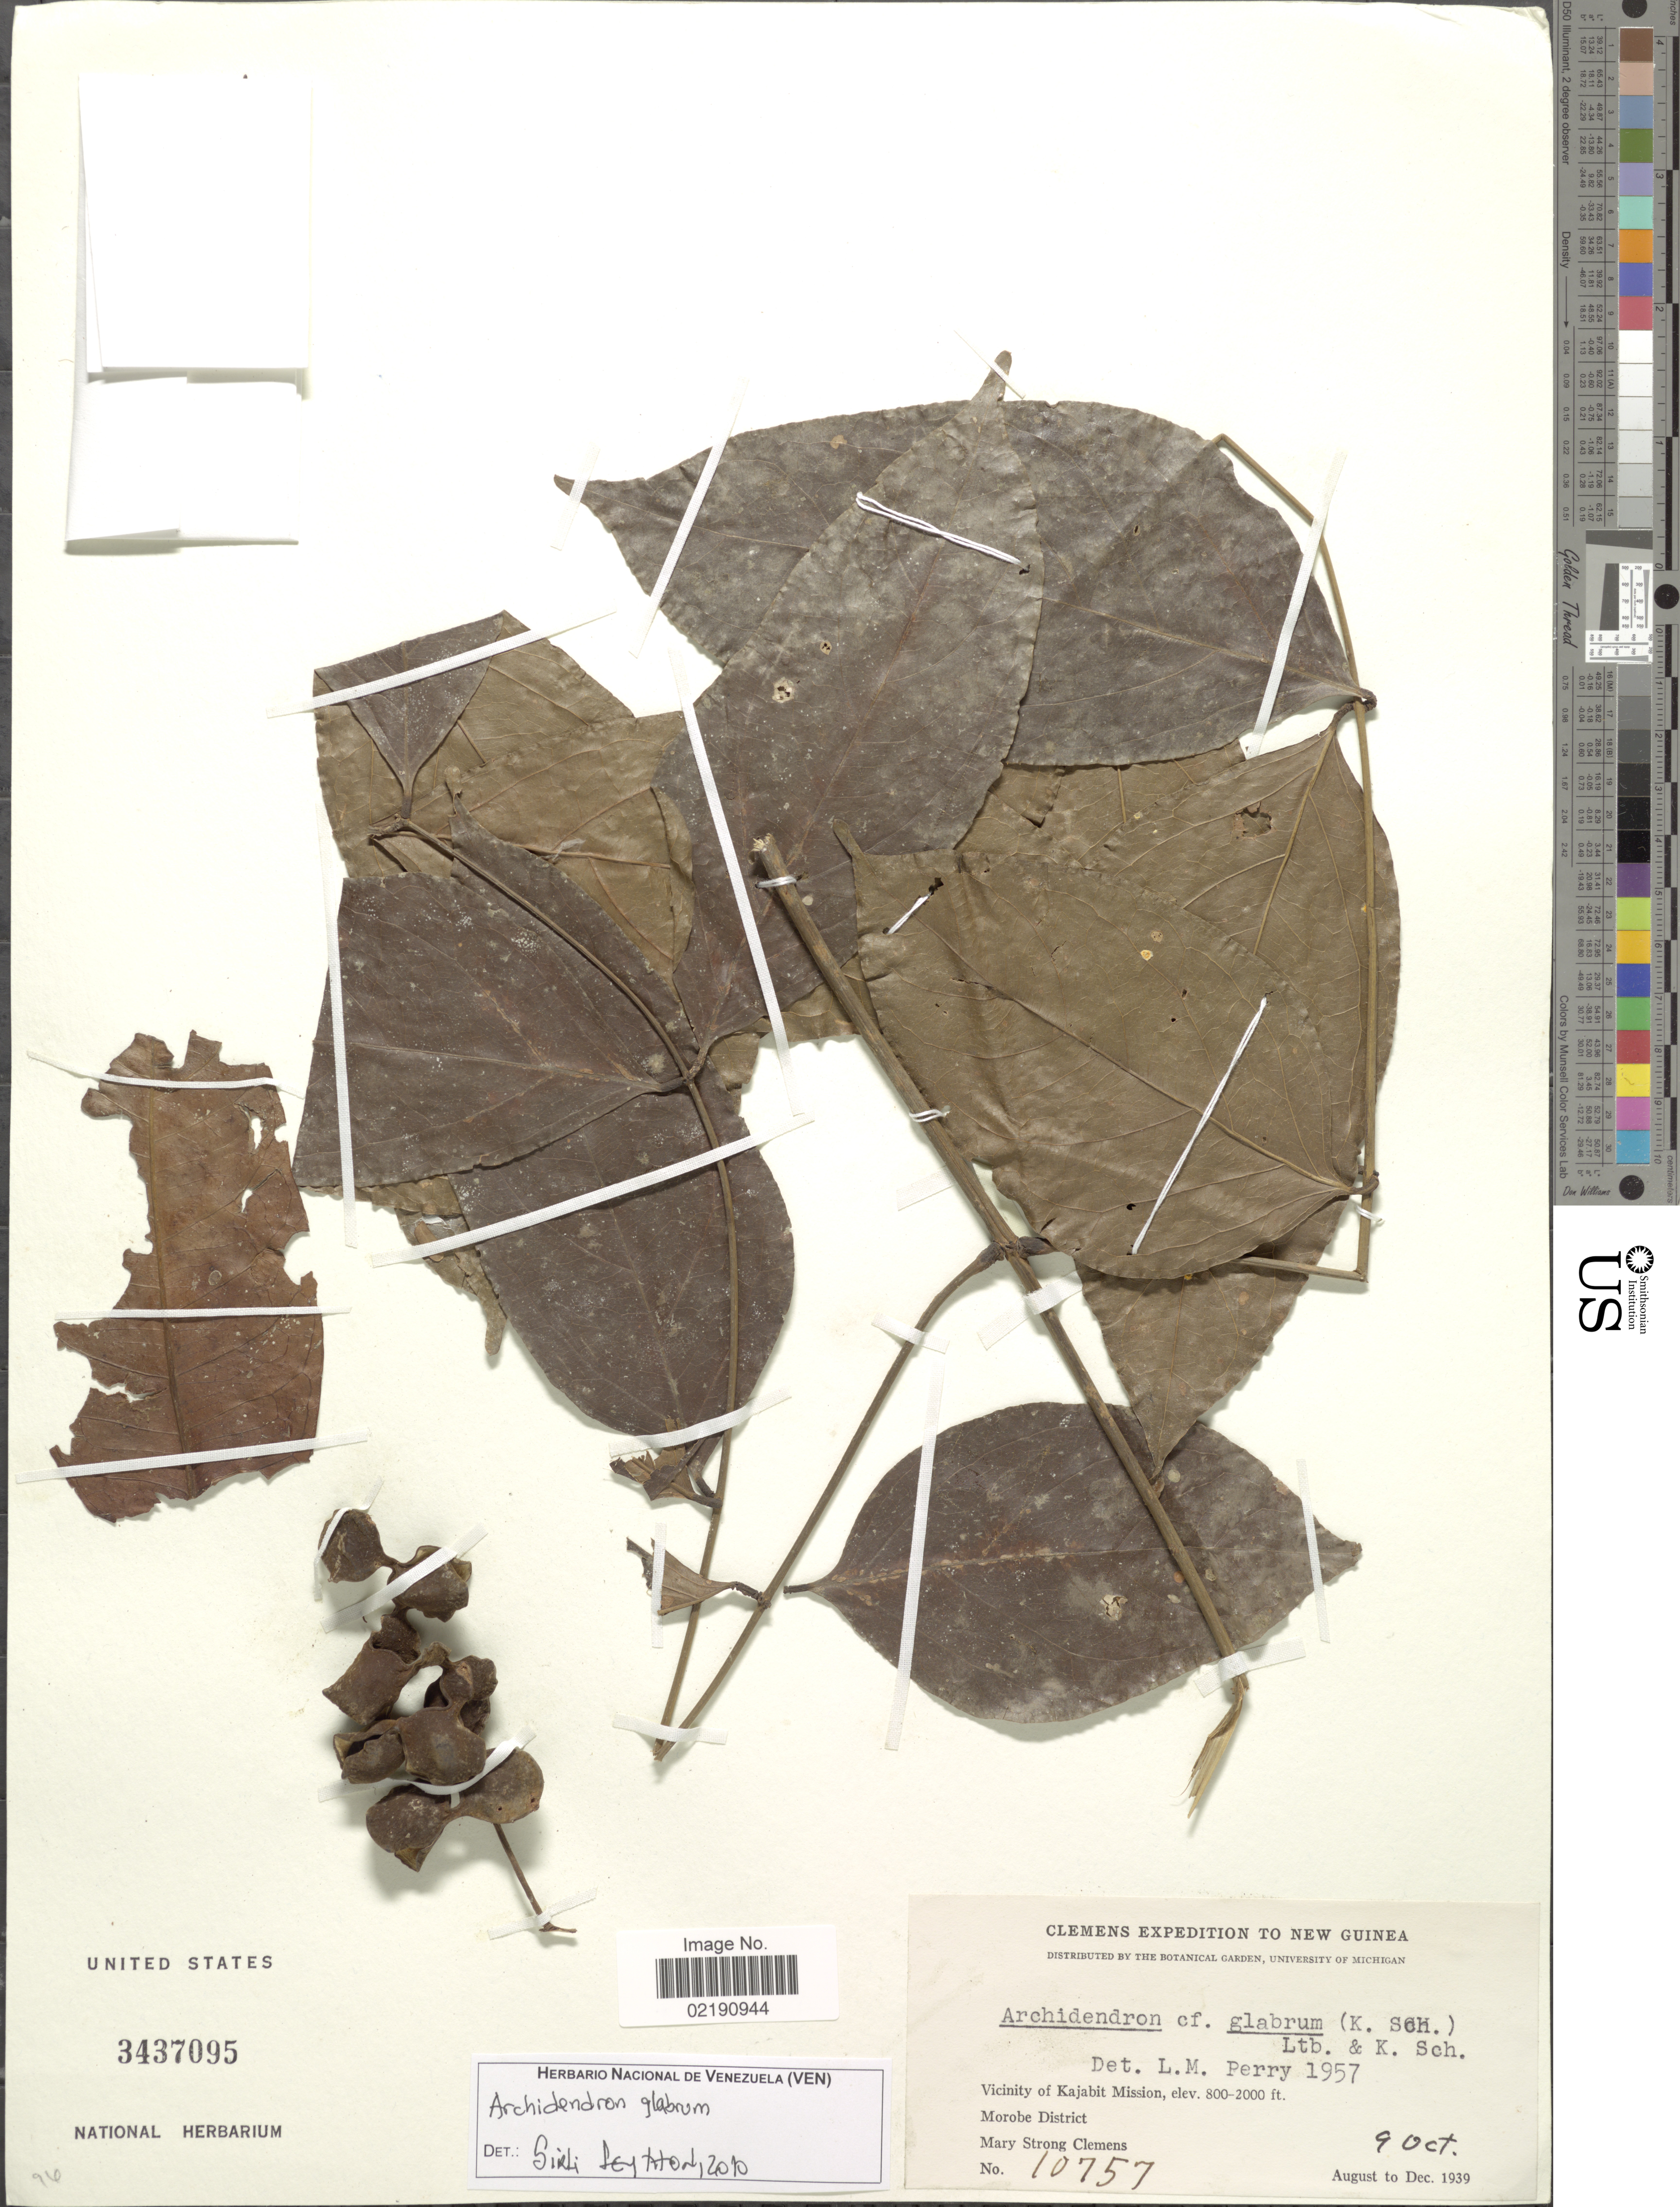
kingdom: Plantae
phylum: Tracheophyta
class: Magnoliopsida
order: Fabales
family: Fabaceae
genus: Archidendron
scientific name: Archidendron glabrum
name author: (K. Schum.) Lauterb. & K. Schum.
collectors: M. S. Clemens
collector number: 10757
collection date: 1939-10-09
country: Papua New Guinea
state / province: Morobe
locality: Vicinity of Kajabit Mission, Morobe District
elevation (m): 244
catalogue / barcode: US 3437095